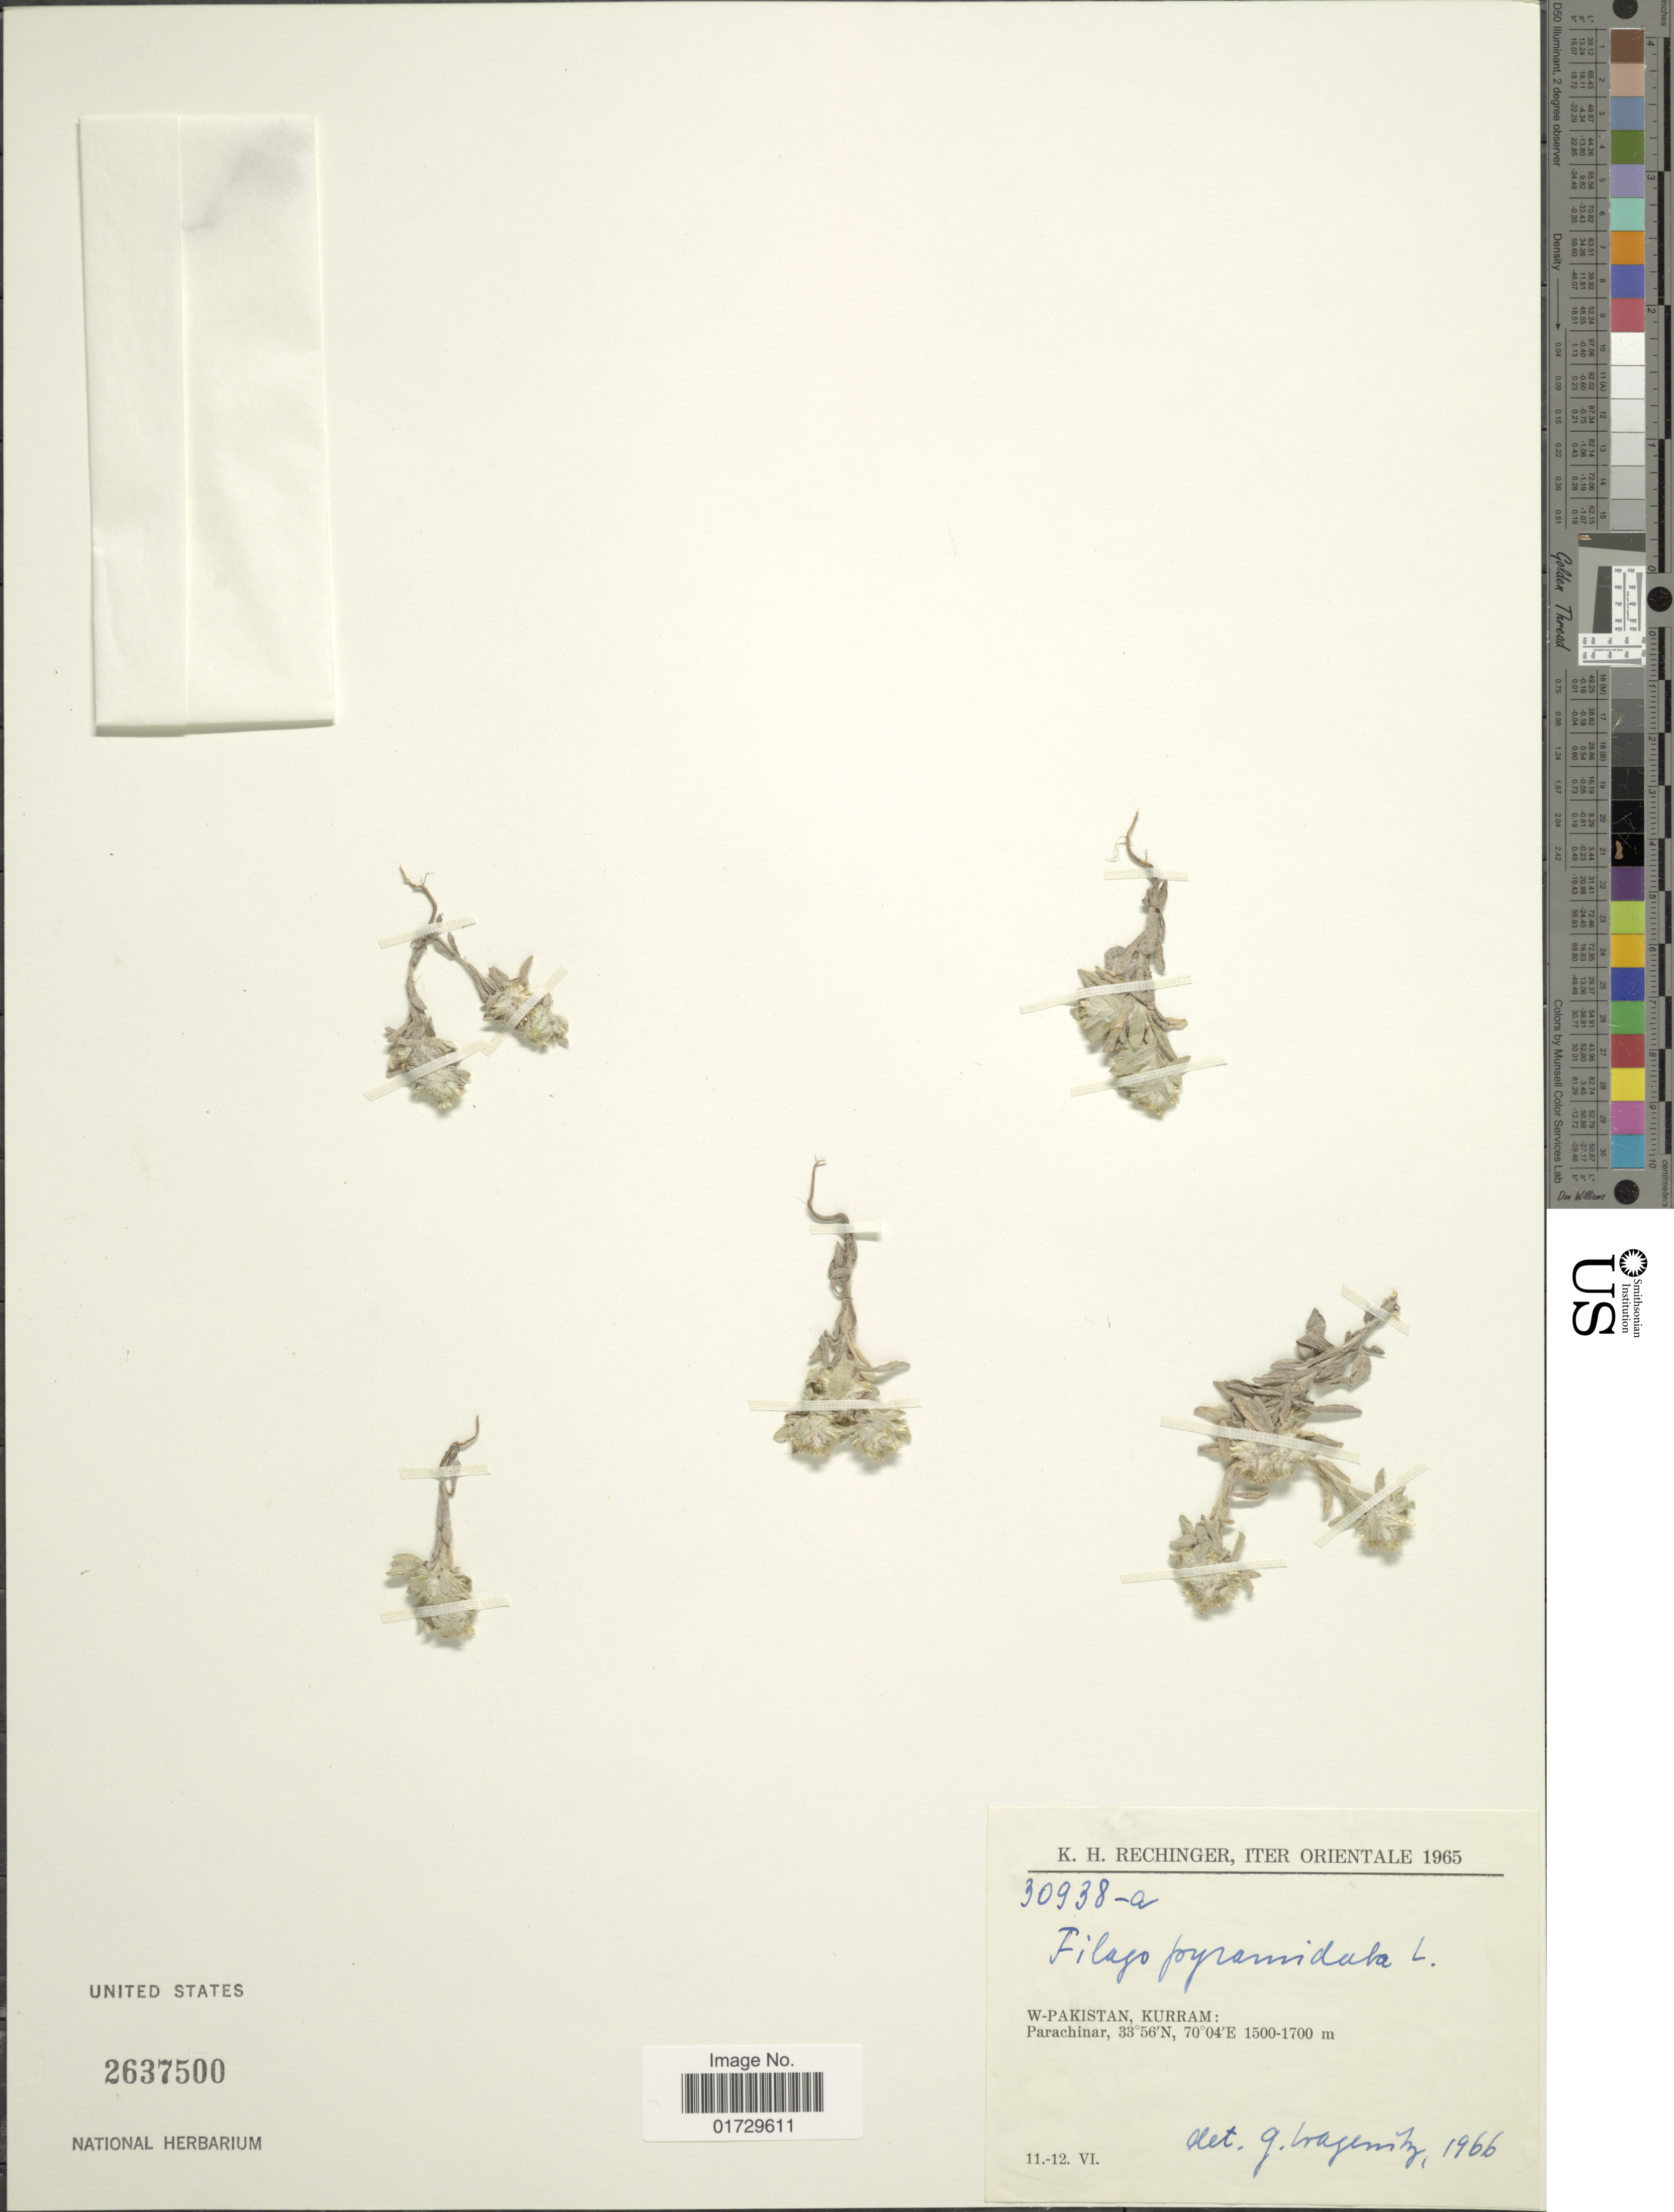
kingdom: Plantae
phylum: Tracheophyta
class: Magnoliopsida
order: Asterales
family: Asteraceae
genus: Filago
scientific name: Filago pyramidata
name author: L.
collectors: K. H. Rechinger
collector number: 30938a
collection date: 1965-06-11/1965-06-12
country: Pakistan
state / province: Khyber Pakhtunkhwa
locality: W-Pakistan, Kurram: Parachinar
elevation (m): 1500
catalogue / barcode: US 2637500